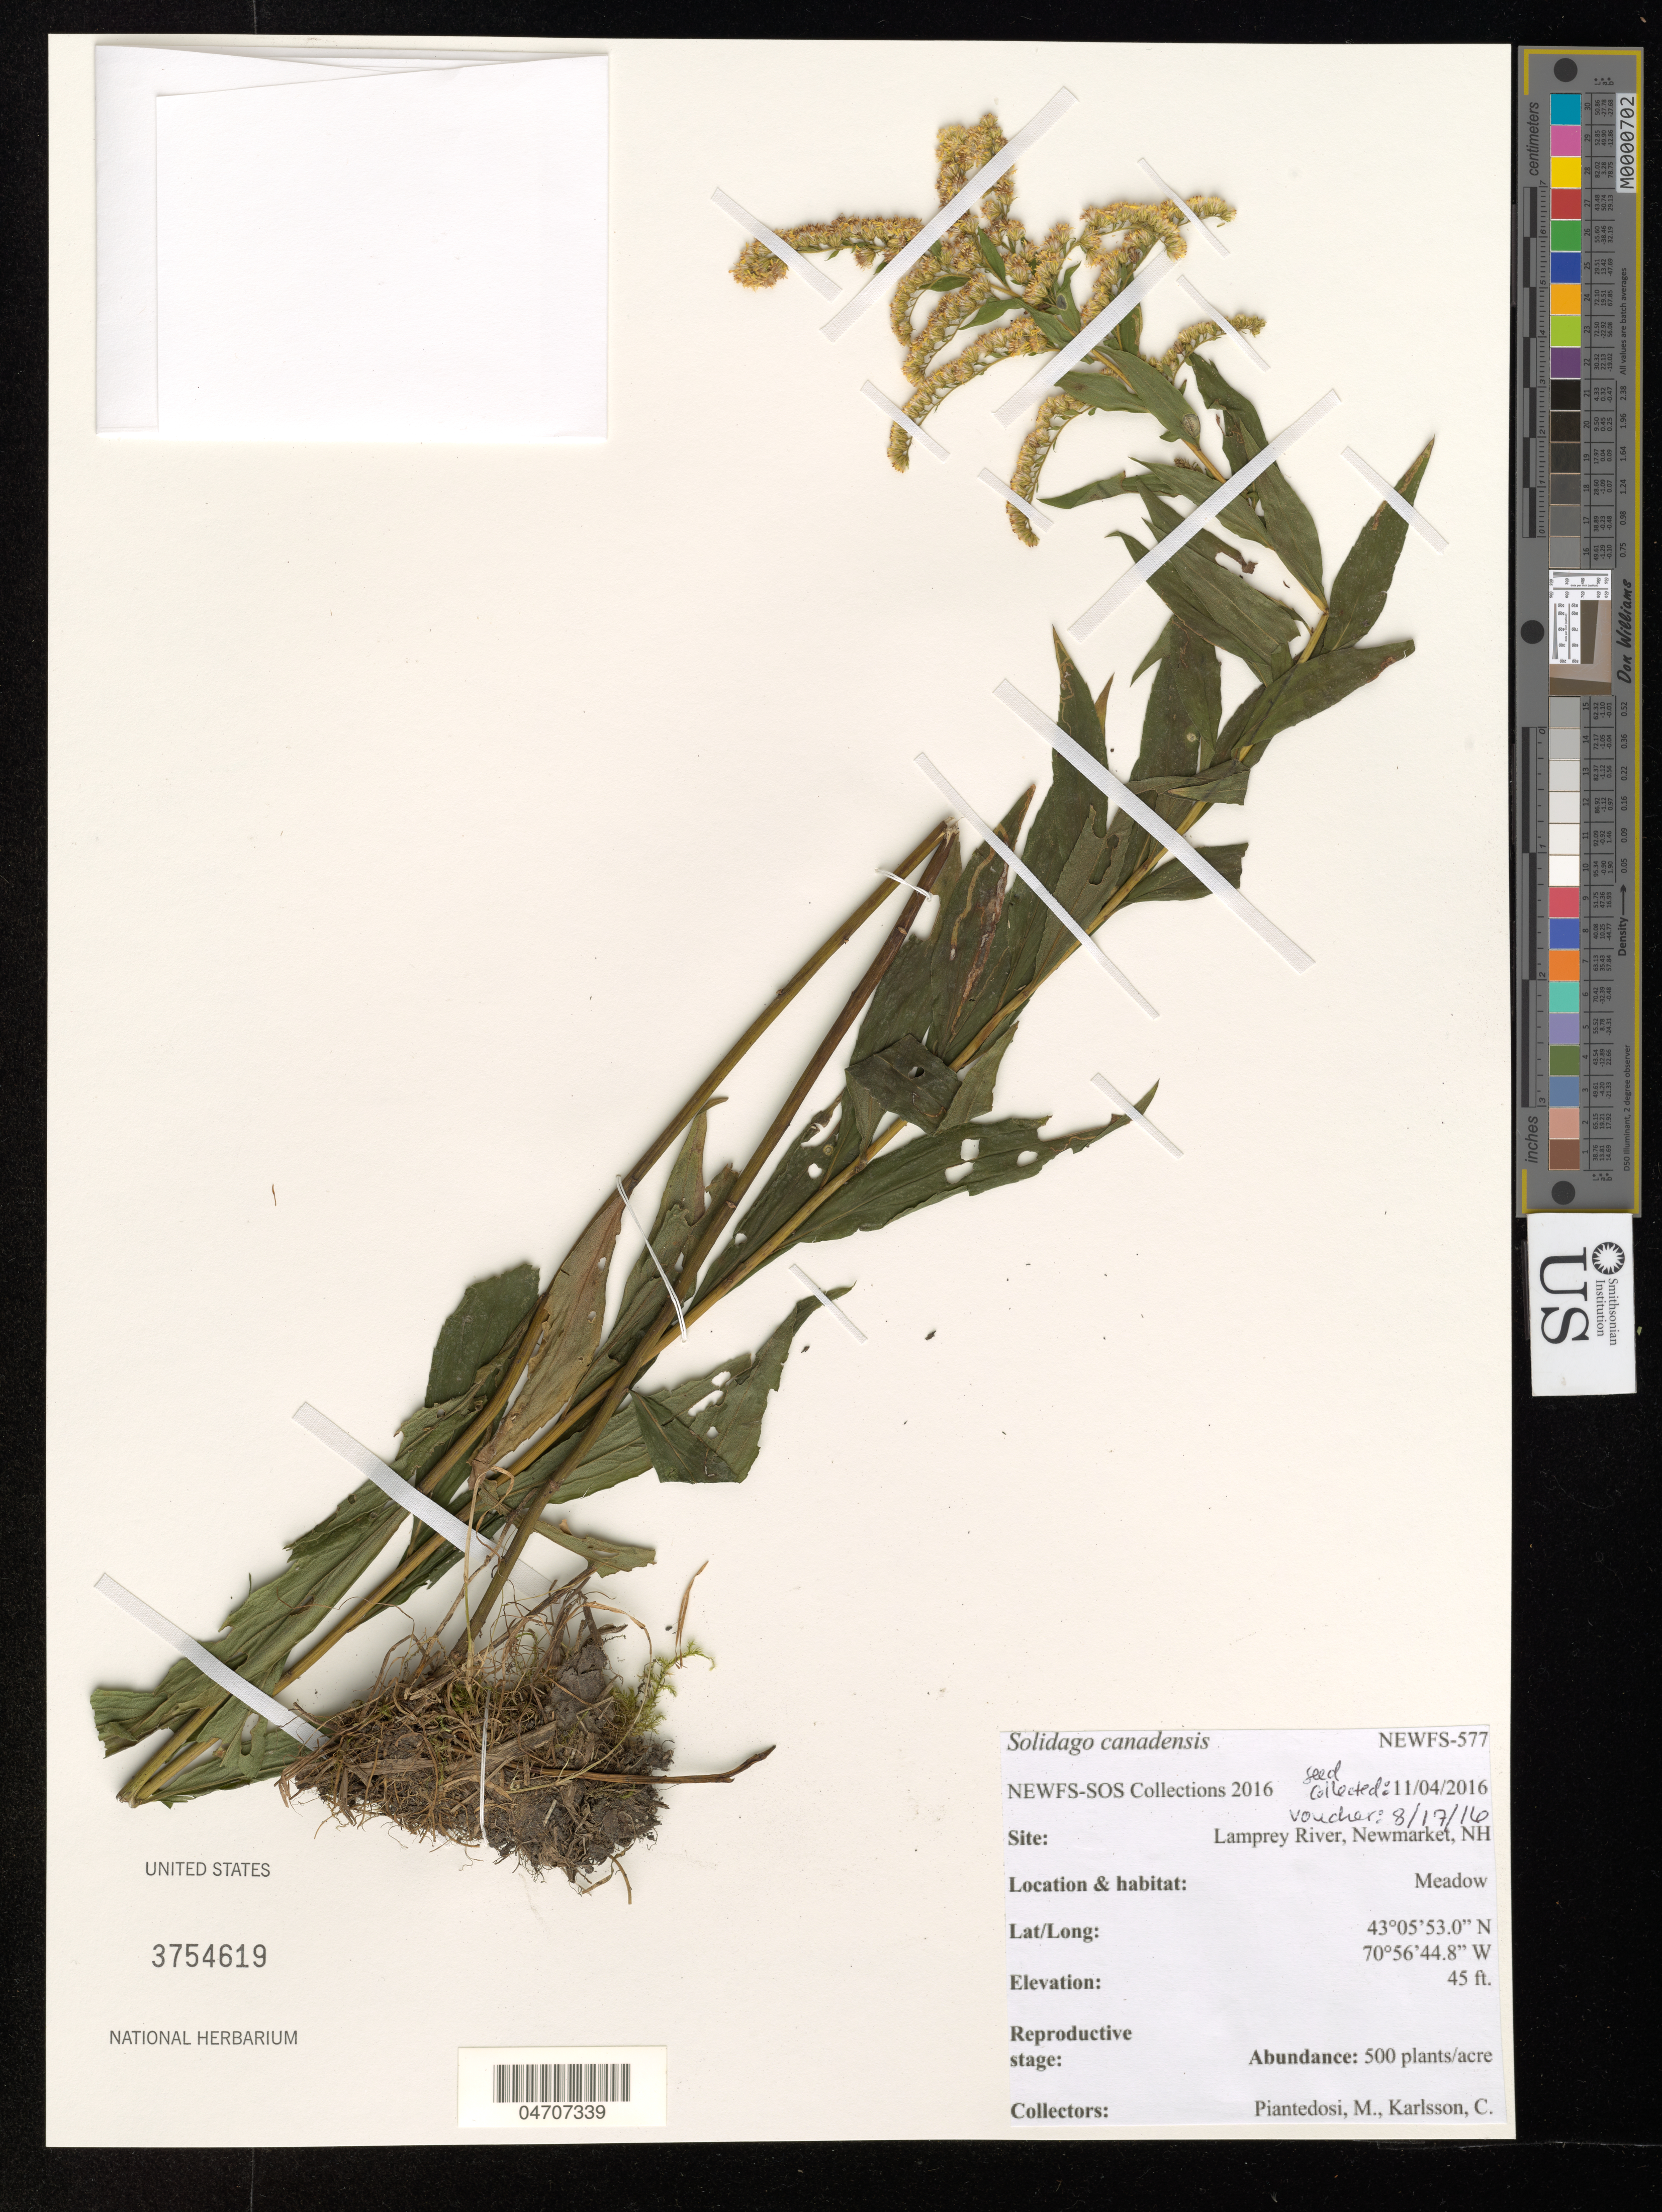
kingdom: Plantae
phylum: Tracheophyta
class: Magnoliopsida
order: Asterales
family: Asteraceae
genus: Solidago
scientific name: Solidago canadensis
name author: L.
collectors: M. Piantedosi & C. Karlsson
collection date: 2016-11-04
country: United States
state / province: New Hampshire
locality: Site: Lamprey River, Newmarket, NH.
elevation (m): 14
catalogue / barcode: US 3754619